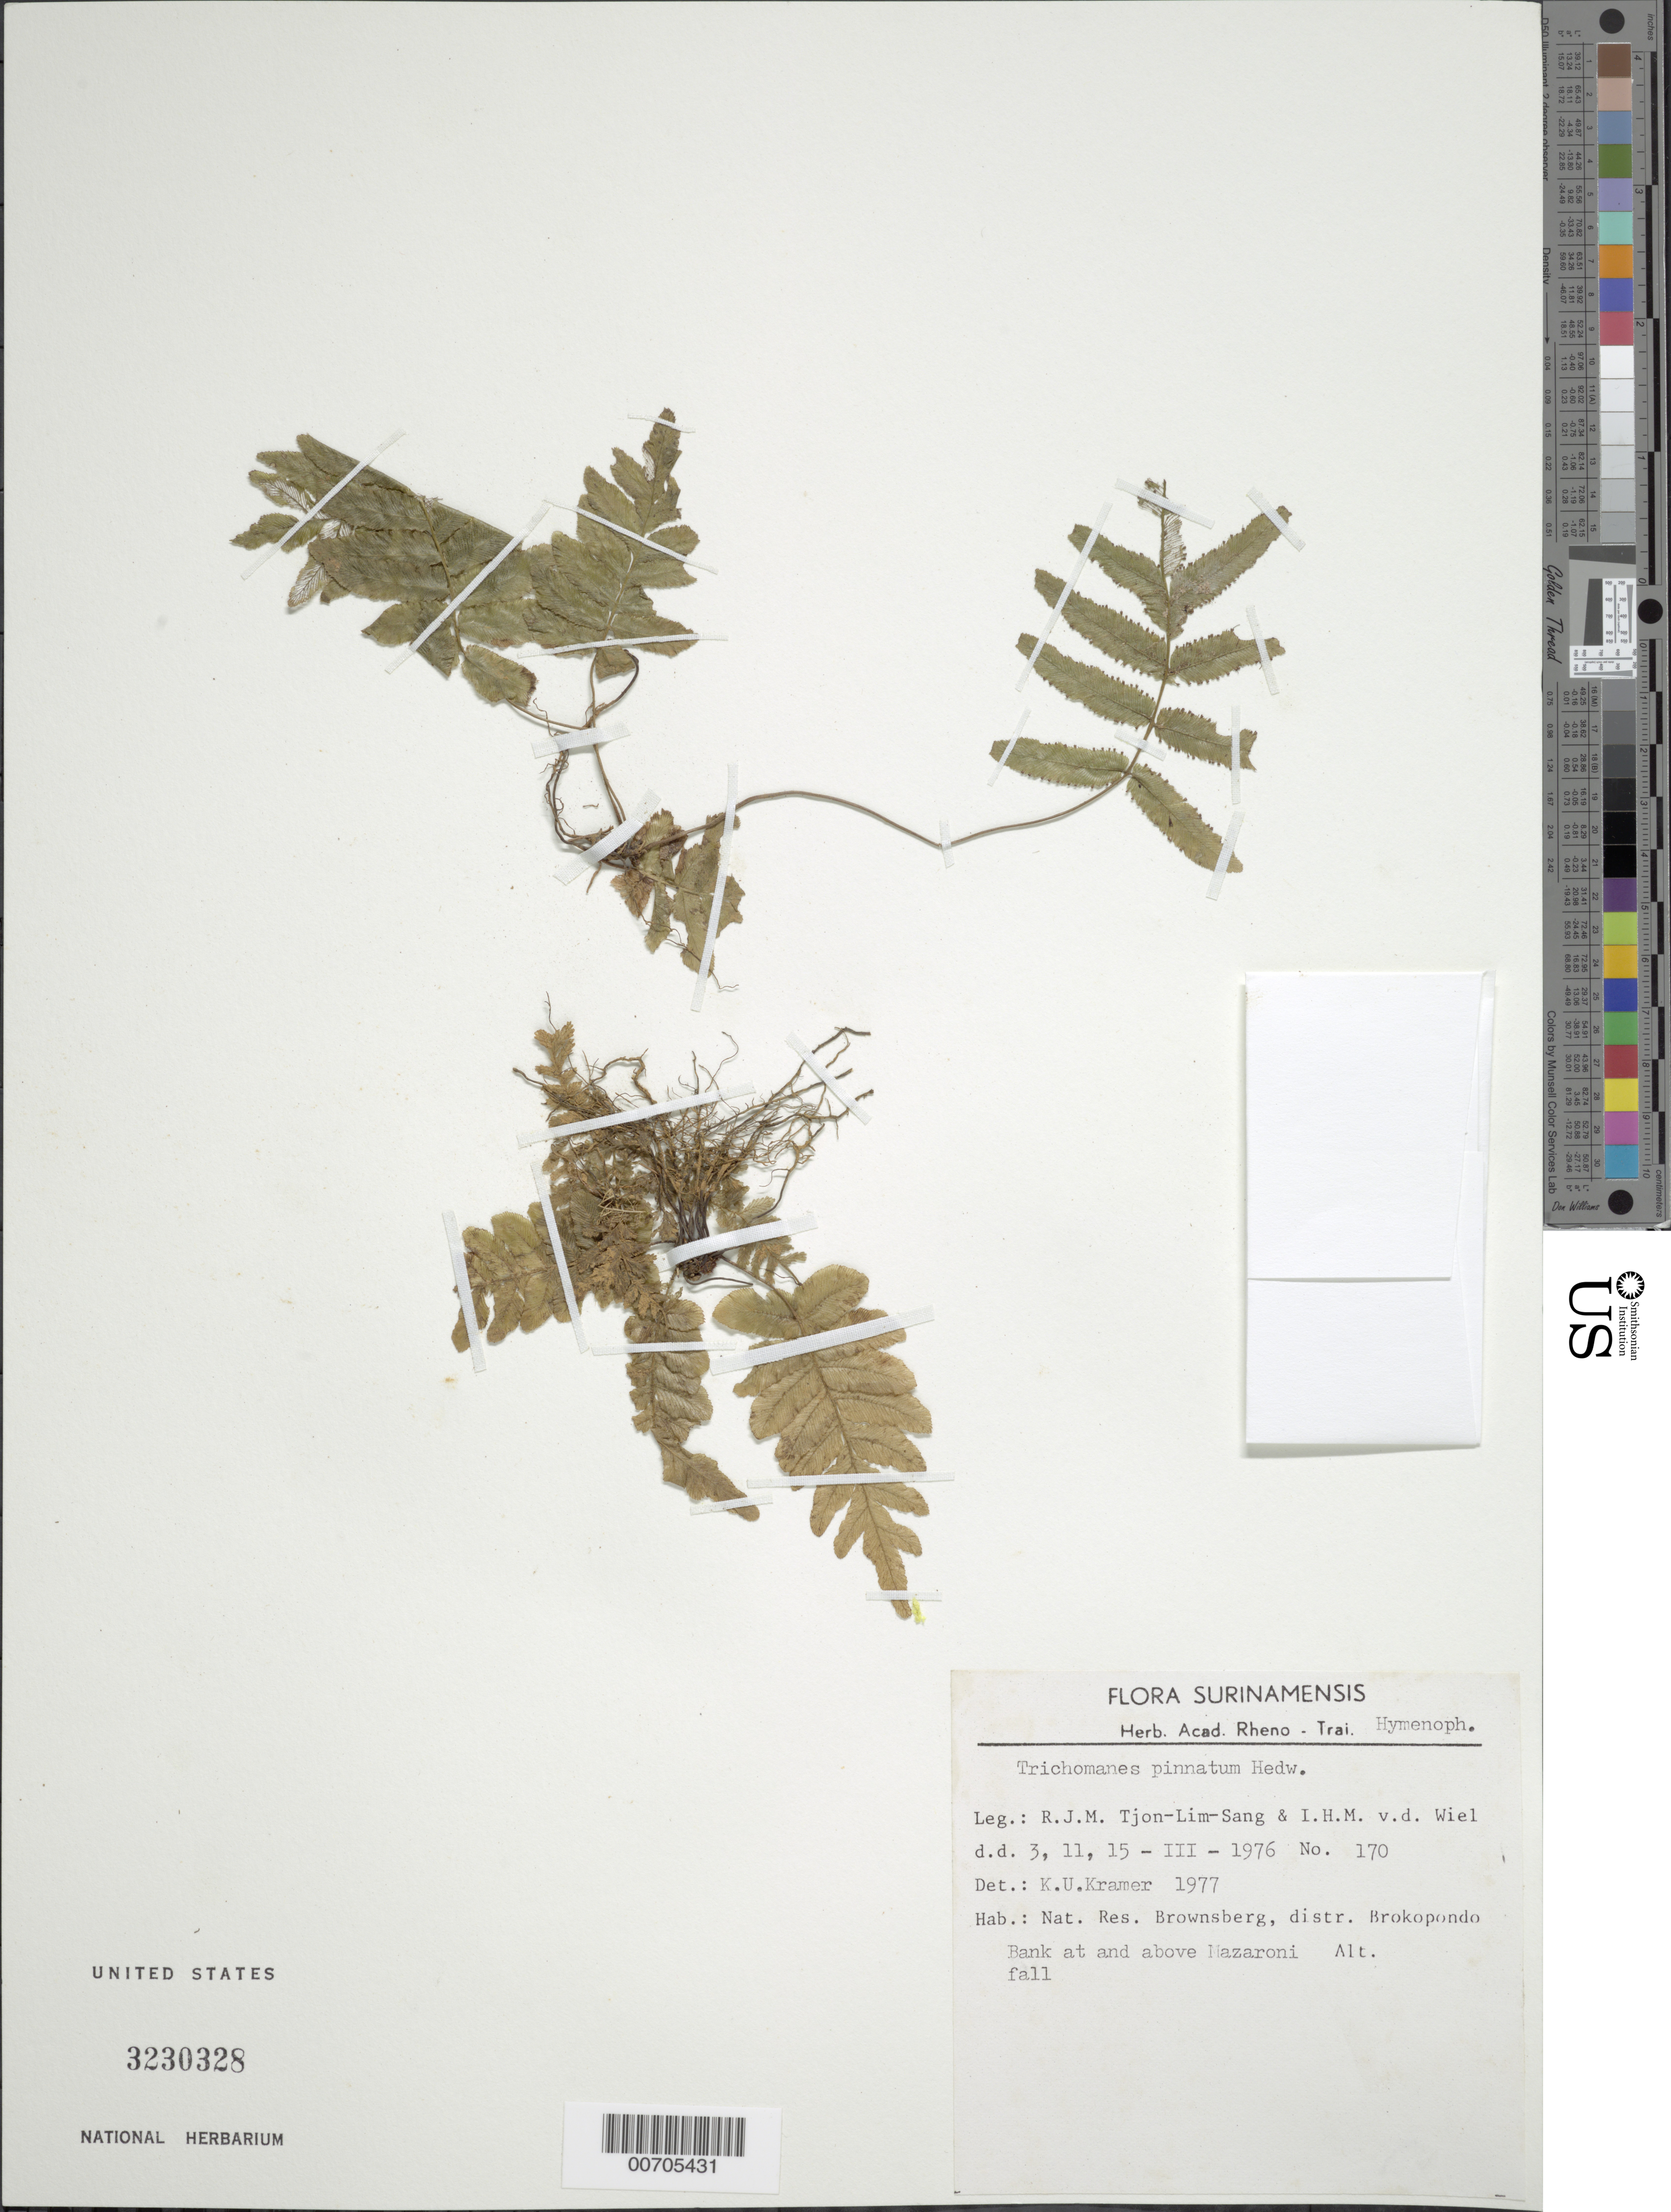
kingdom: Plantae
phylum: Tracheophyta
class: Polypodiopsida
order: Hymenophyllales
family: Hymenophyllaceae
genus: Trichomanes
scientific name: Trichomanes pinnatum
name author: Hedw.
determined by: Kramer, K. U.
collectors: R. Tjon-Lim-Sang & I. Wiel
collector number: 170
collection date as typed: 3-Mar-76 to 15-Mar-76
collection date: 1976-03-03/1976-03-15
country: Suriname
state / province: Brokopondo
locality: Brownsberg Nature Reserve, bank of creek above Mazaroni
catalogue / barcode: US 3230328